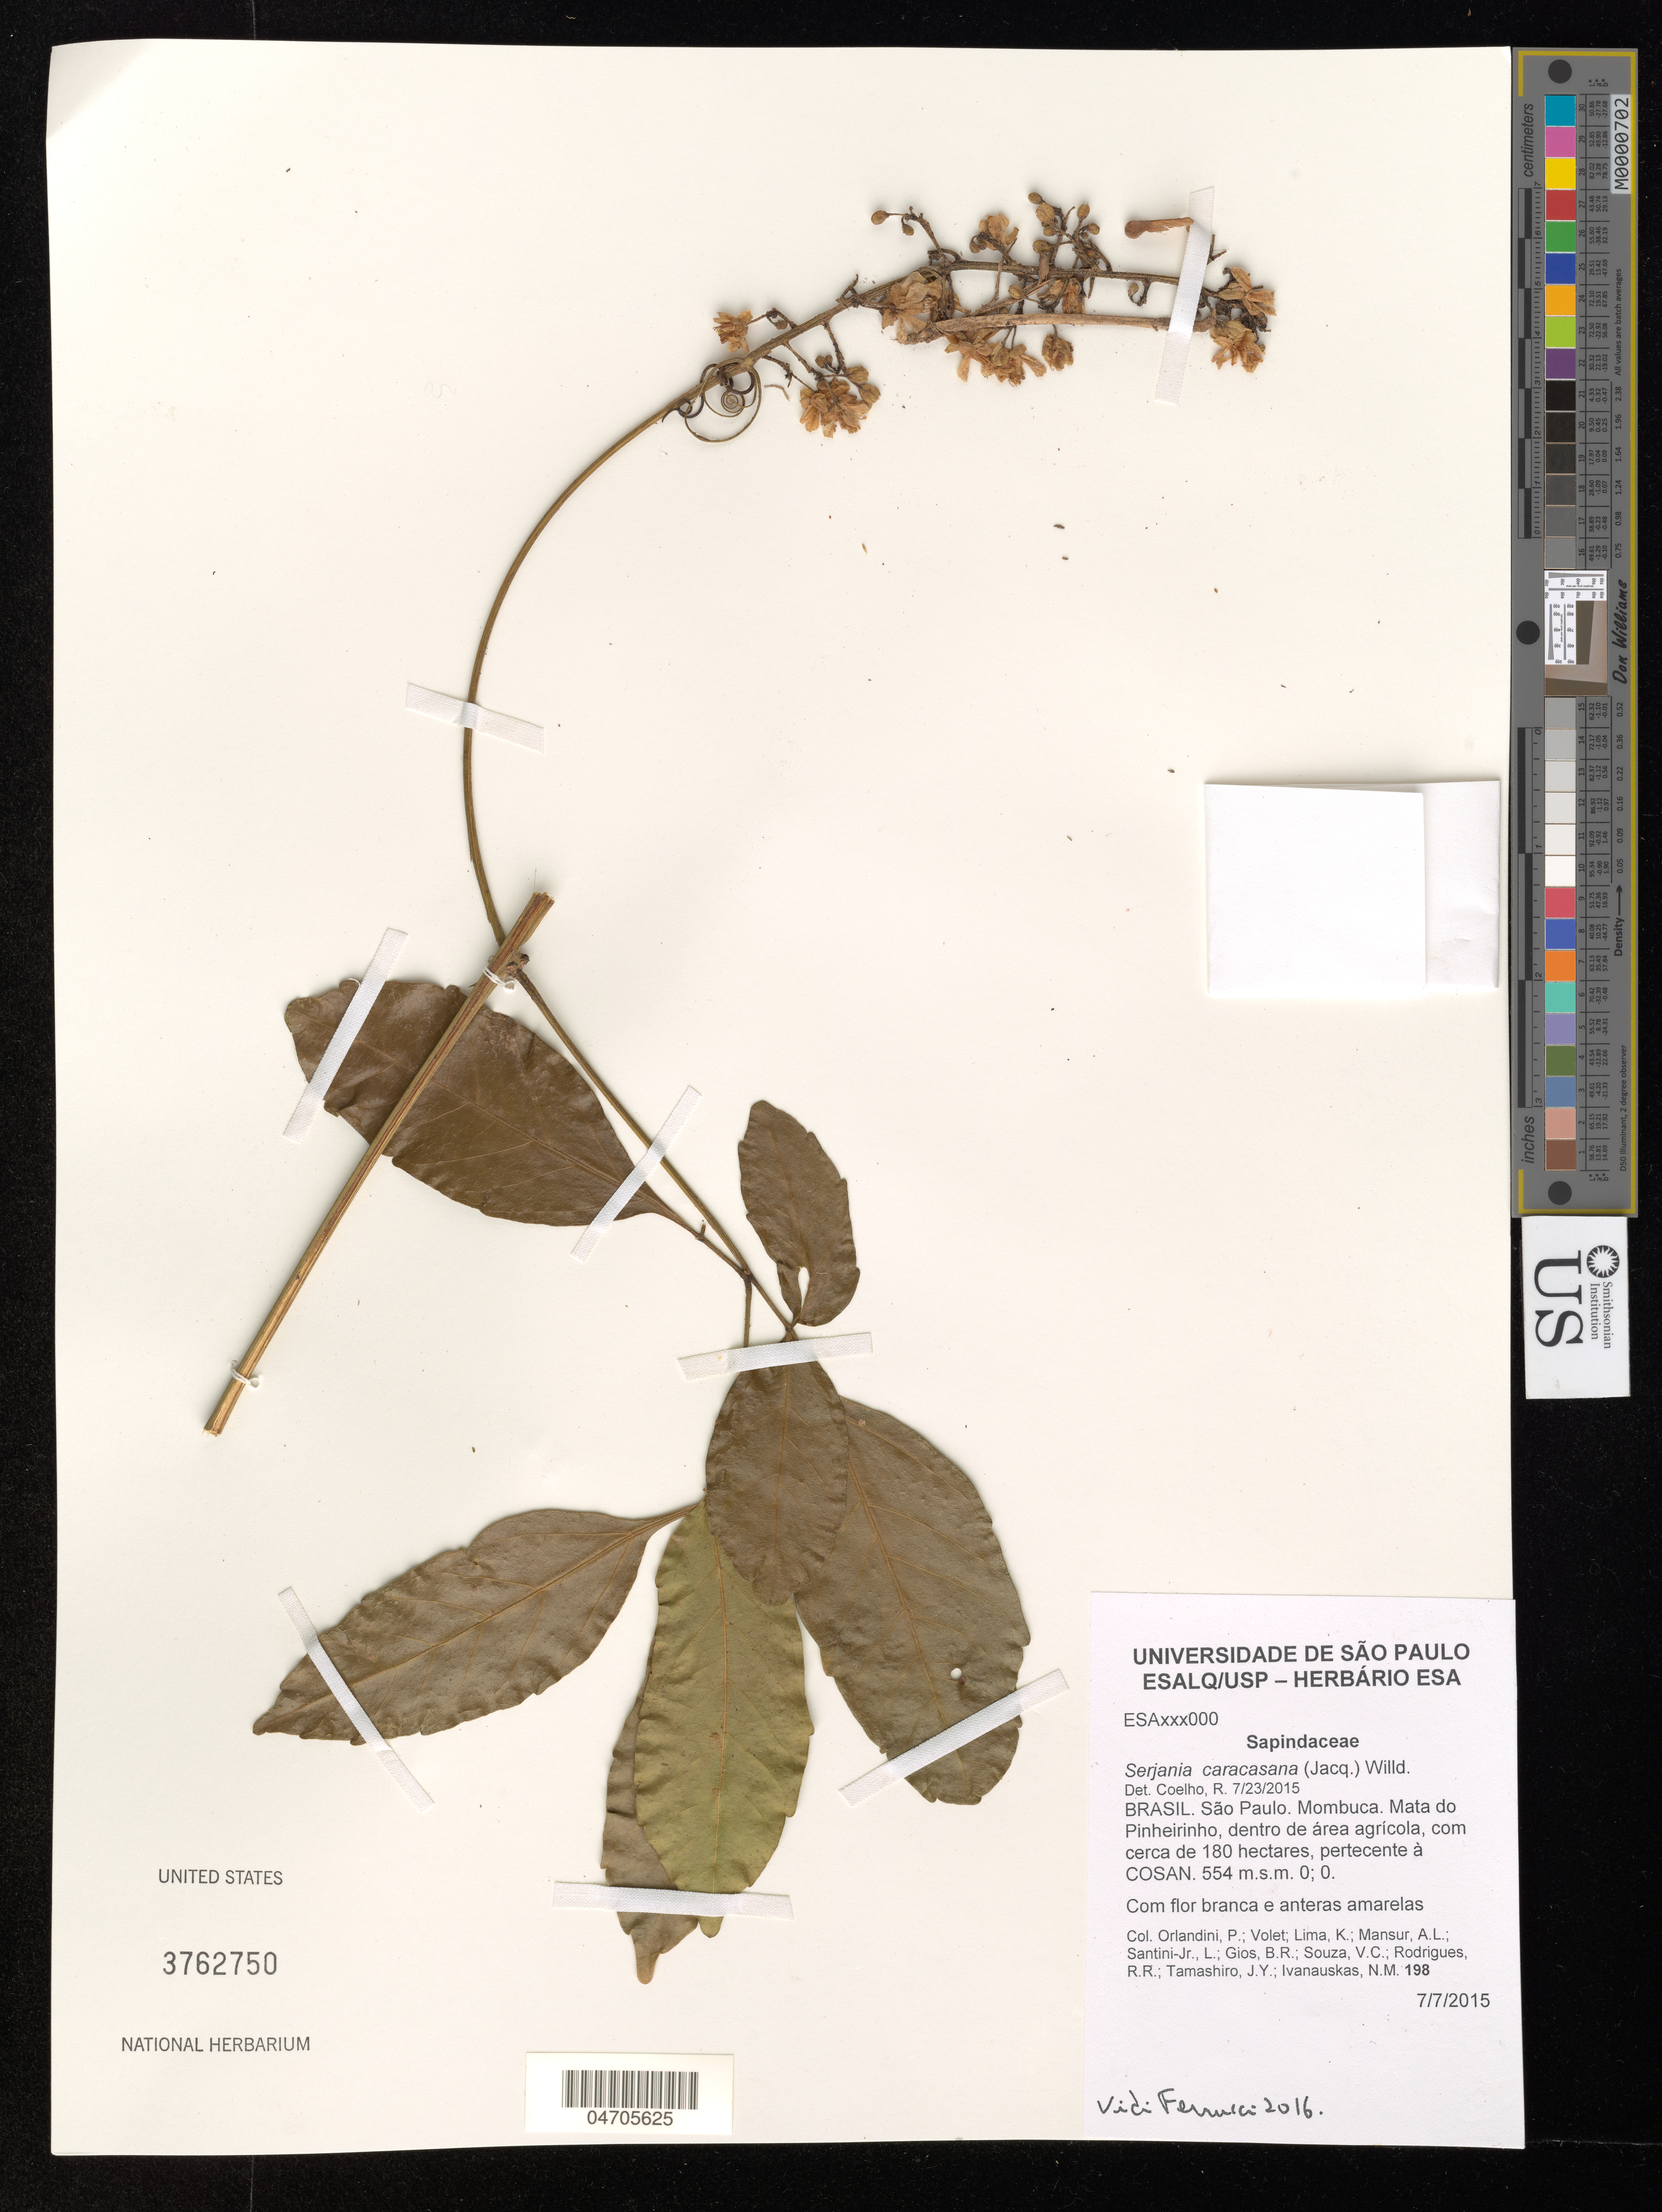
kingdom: Plantae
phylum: Tracheophyta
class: Magnoliopsida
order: Sapindales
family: Sapindaceae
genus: Serjania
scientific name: Serjania caracasana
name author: (Jacq.) Willd.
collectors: J. Shimp, Volet, B. Lincke & A. Mansur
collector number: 198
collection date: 2015-07-07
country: Brazil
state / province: São Paulo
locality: Brasil. Mombuca. Matta do Pinheirinho, dentro de área agrícola, com cerca de 180 hectares, pertecente à COSAN.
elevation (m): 554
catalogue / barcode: US 3762750